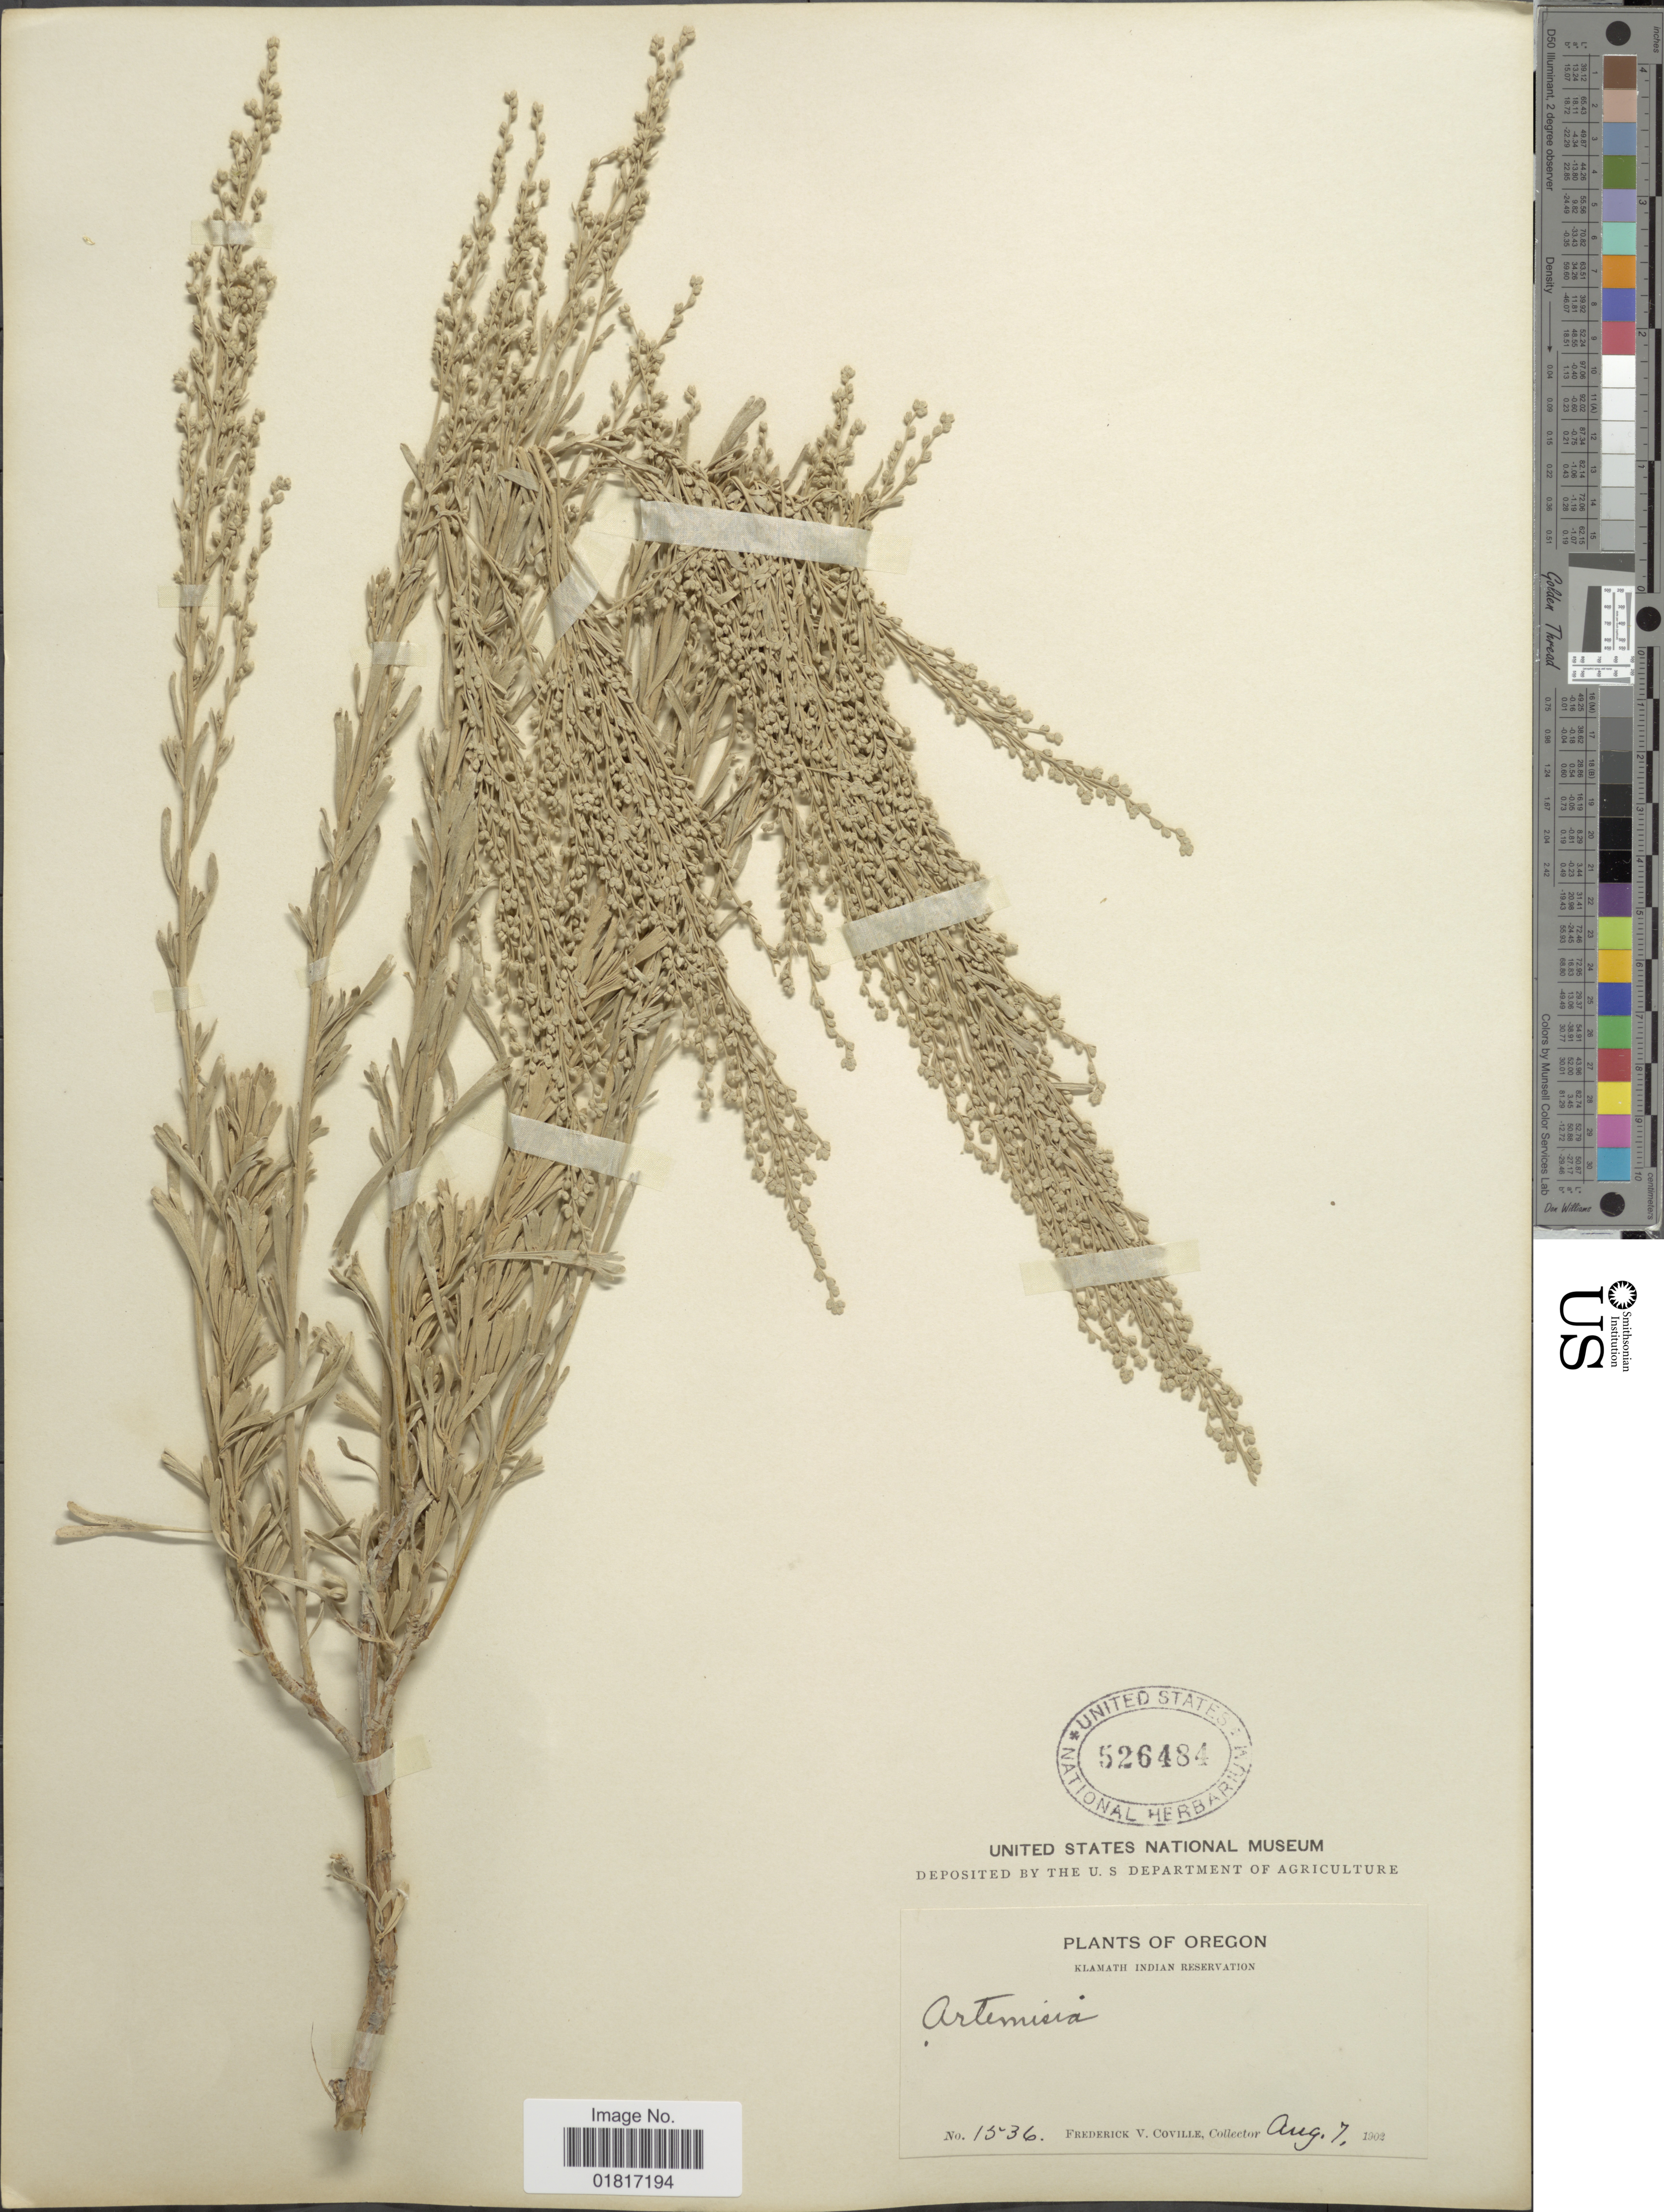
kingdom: Plantae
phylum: Tracheophyta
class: Magnoliopsida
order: Asterales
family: Asteraceae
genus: Artemisia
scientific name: Artemisia tridentata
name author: Nutt.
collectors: F. V. Coville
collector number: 1536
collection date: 1902-08-07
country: United States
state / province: Oregon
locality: Klamath Indian Reservation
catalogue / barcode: US 526484